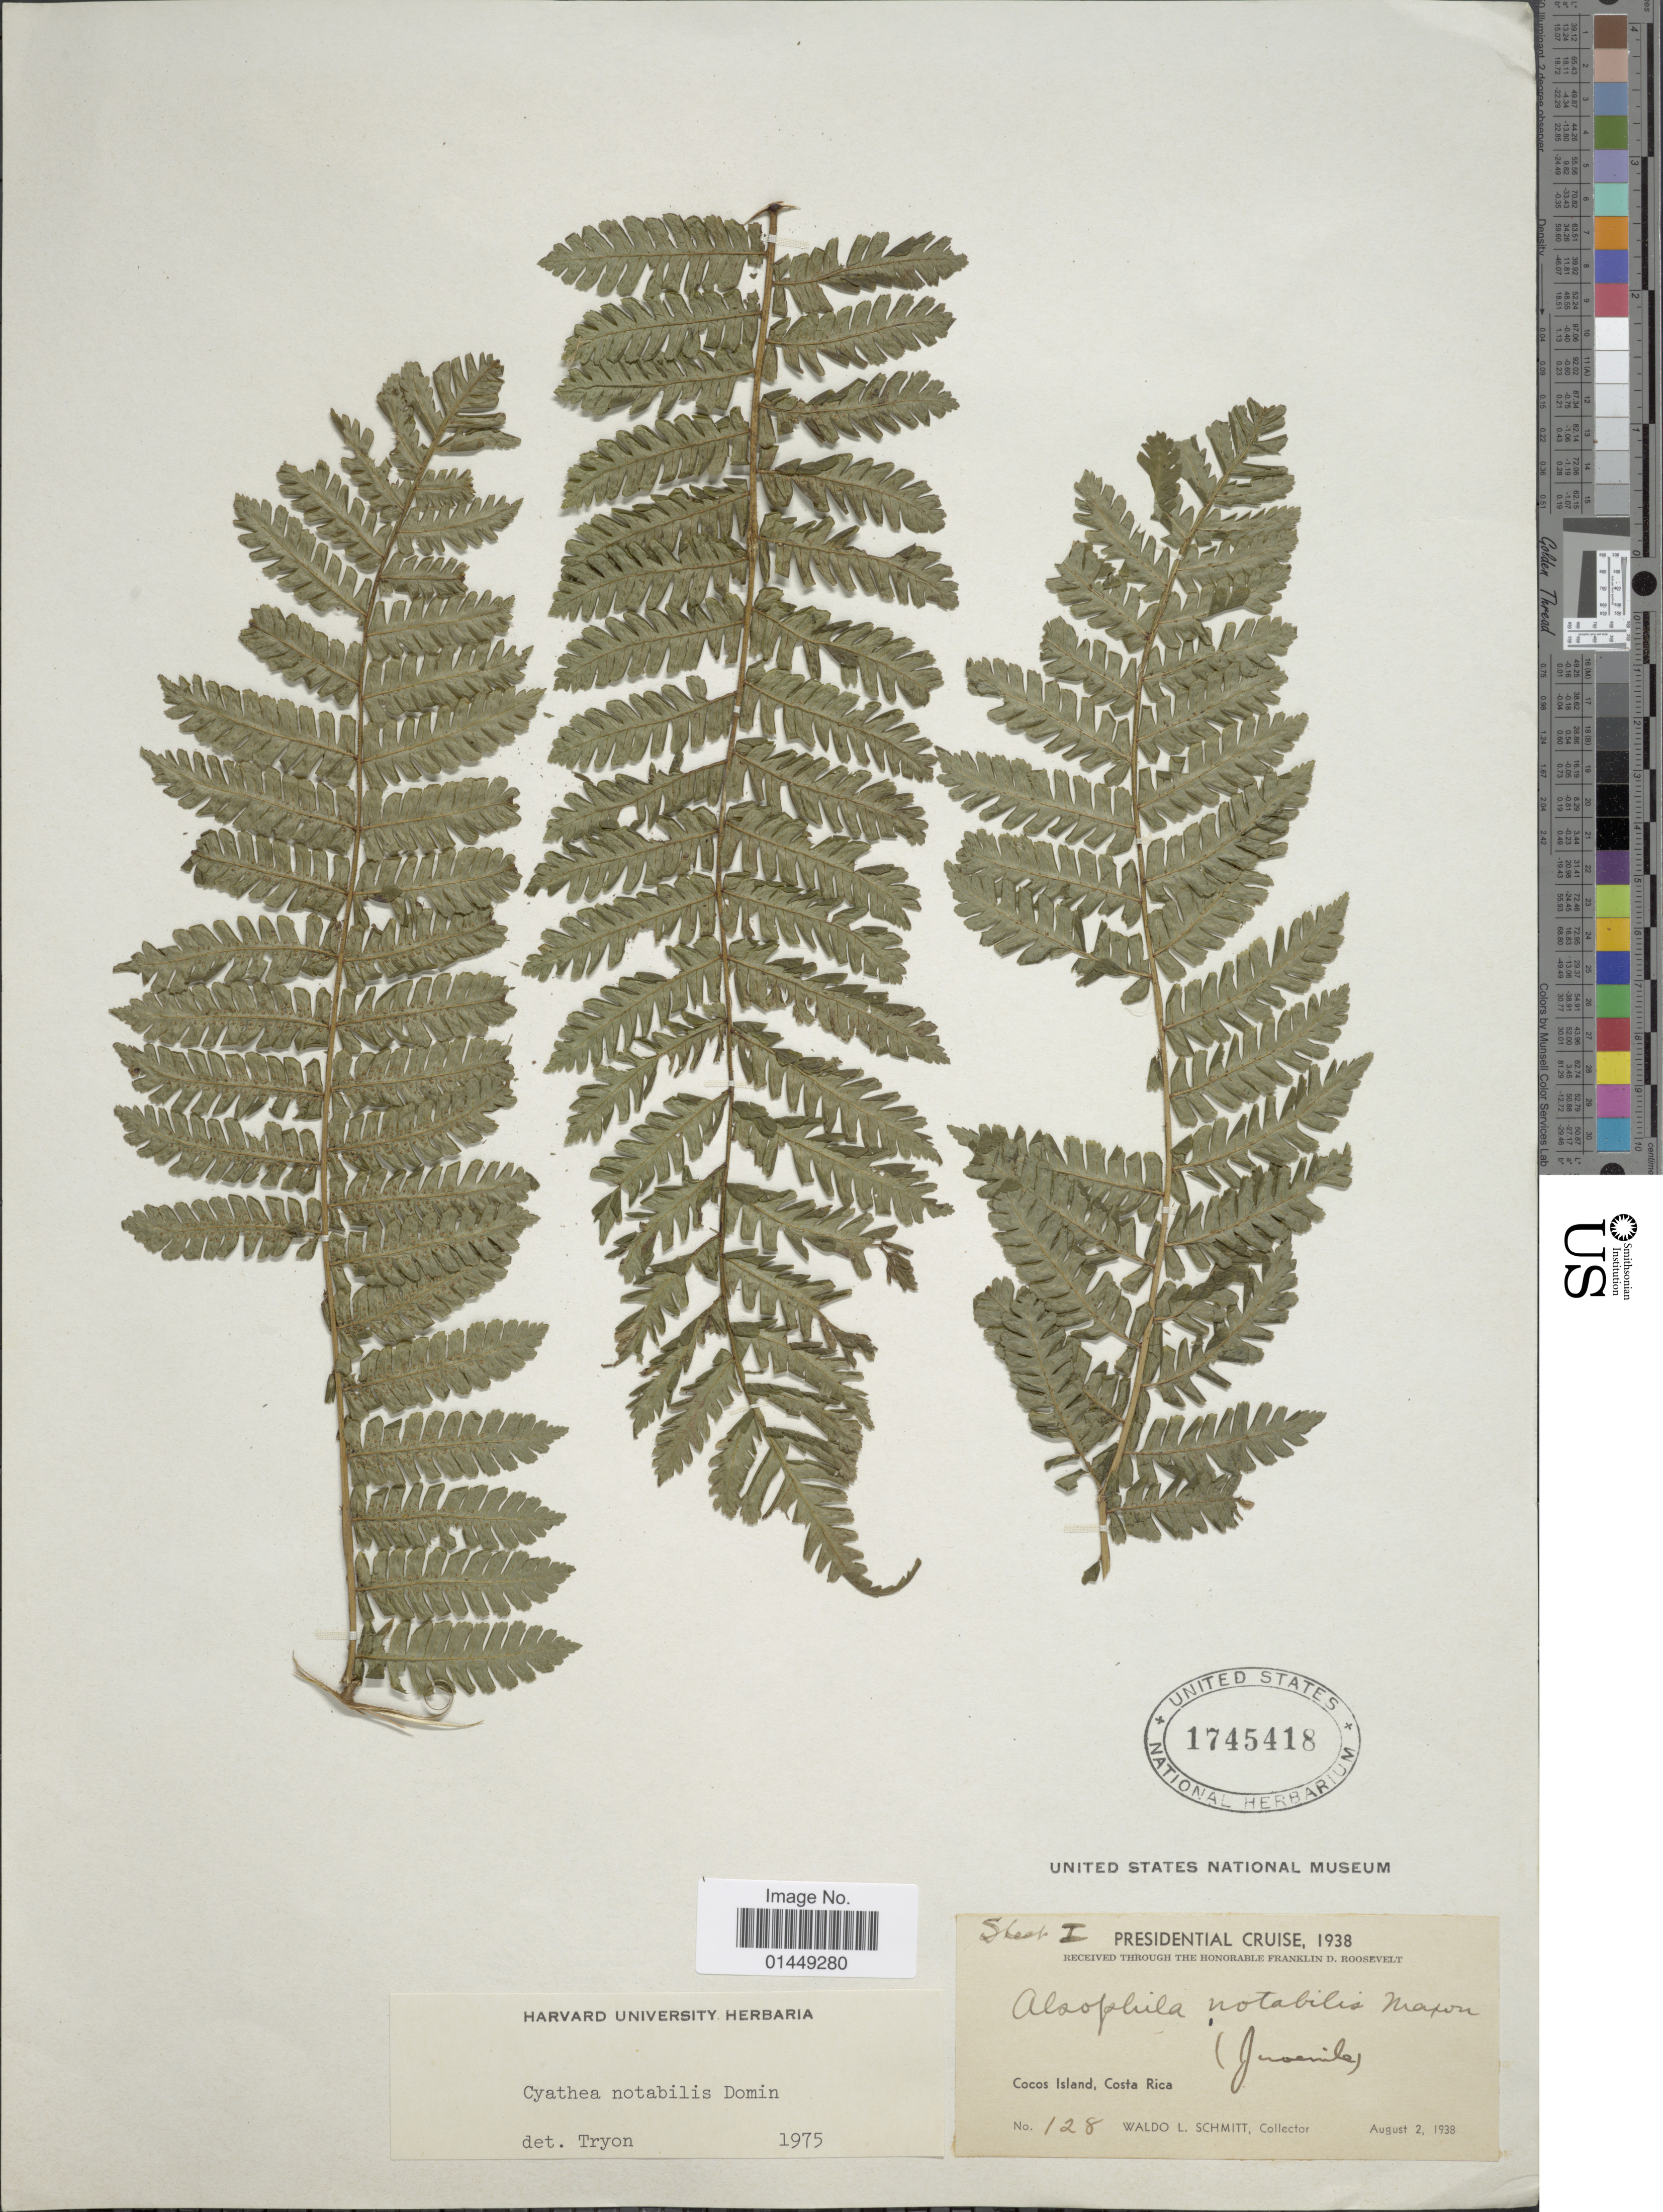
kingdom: Plantae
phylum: Tracheophyta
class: Polypodiopsida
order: Cyatheales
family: Cyatheaceae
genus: Cyathea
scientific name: Cyathea notabilis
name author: Domin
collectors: W. L. Schmitt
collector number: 128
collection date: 1938-08-02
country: Costa Rica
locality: Cocos Island, Costa Rica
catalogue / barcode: US 1745418